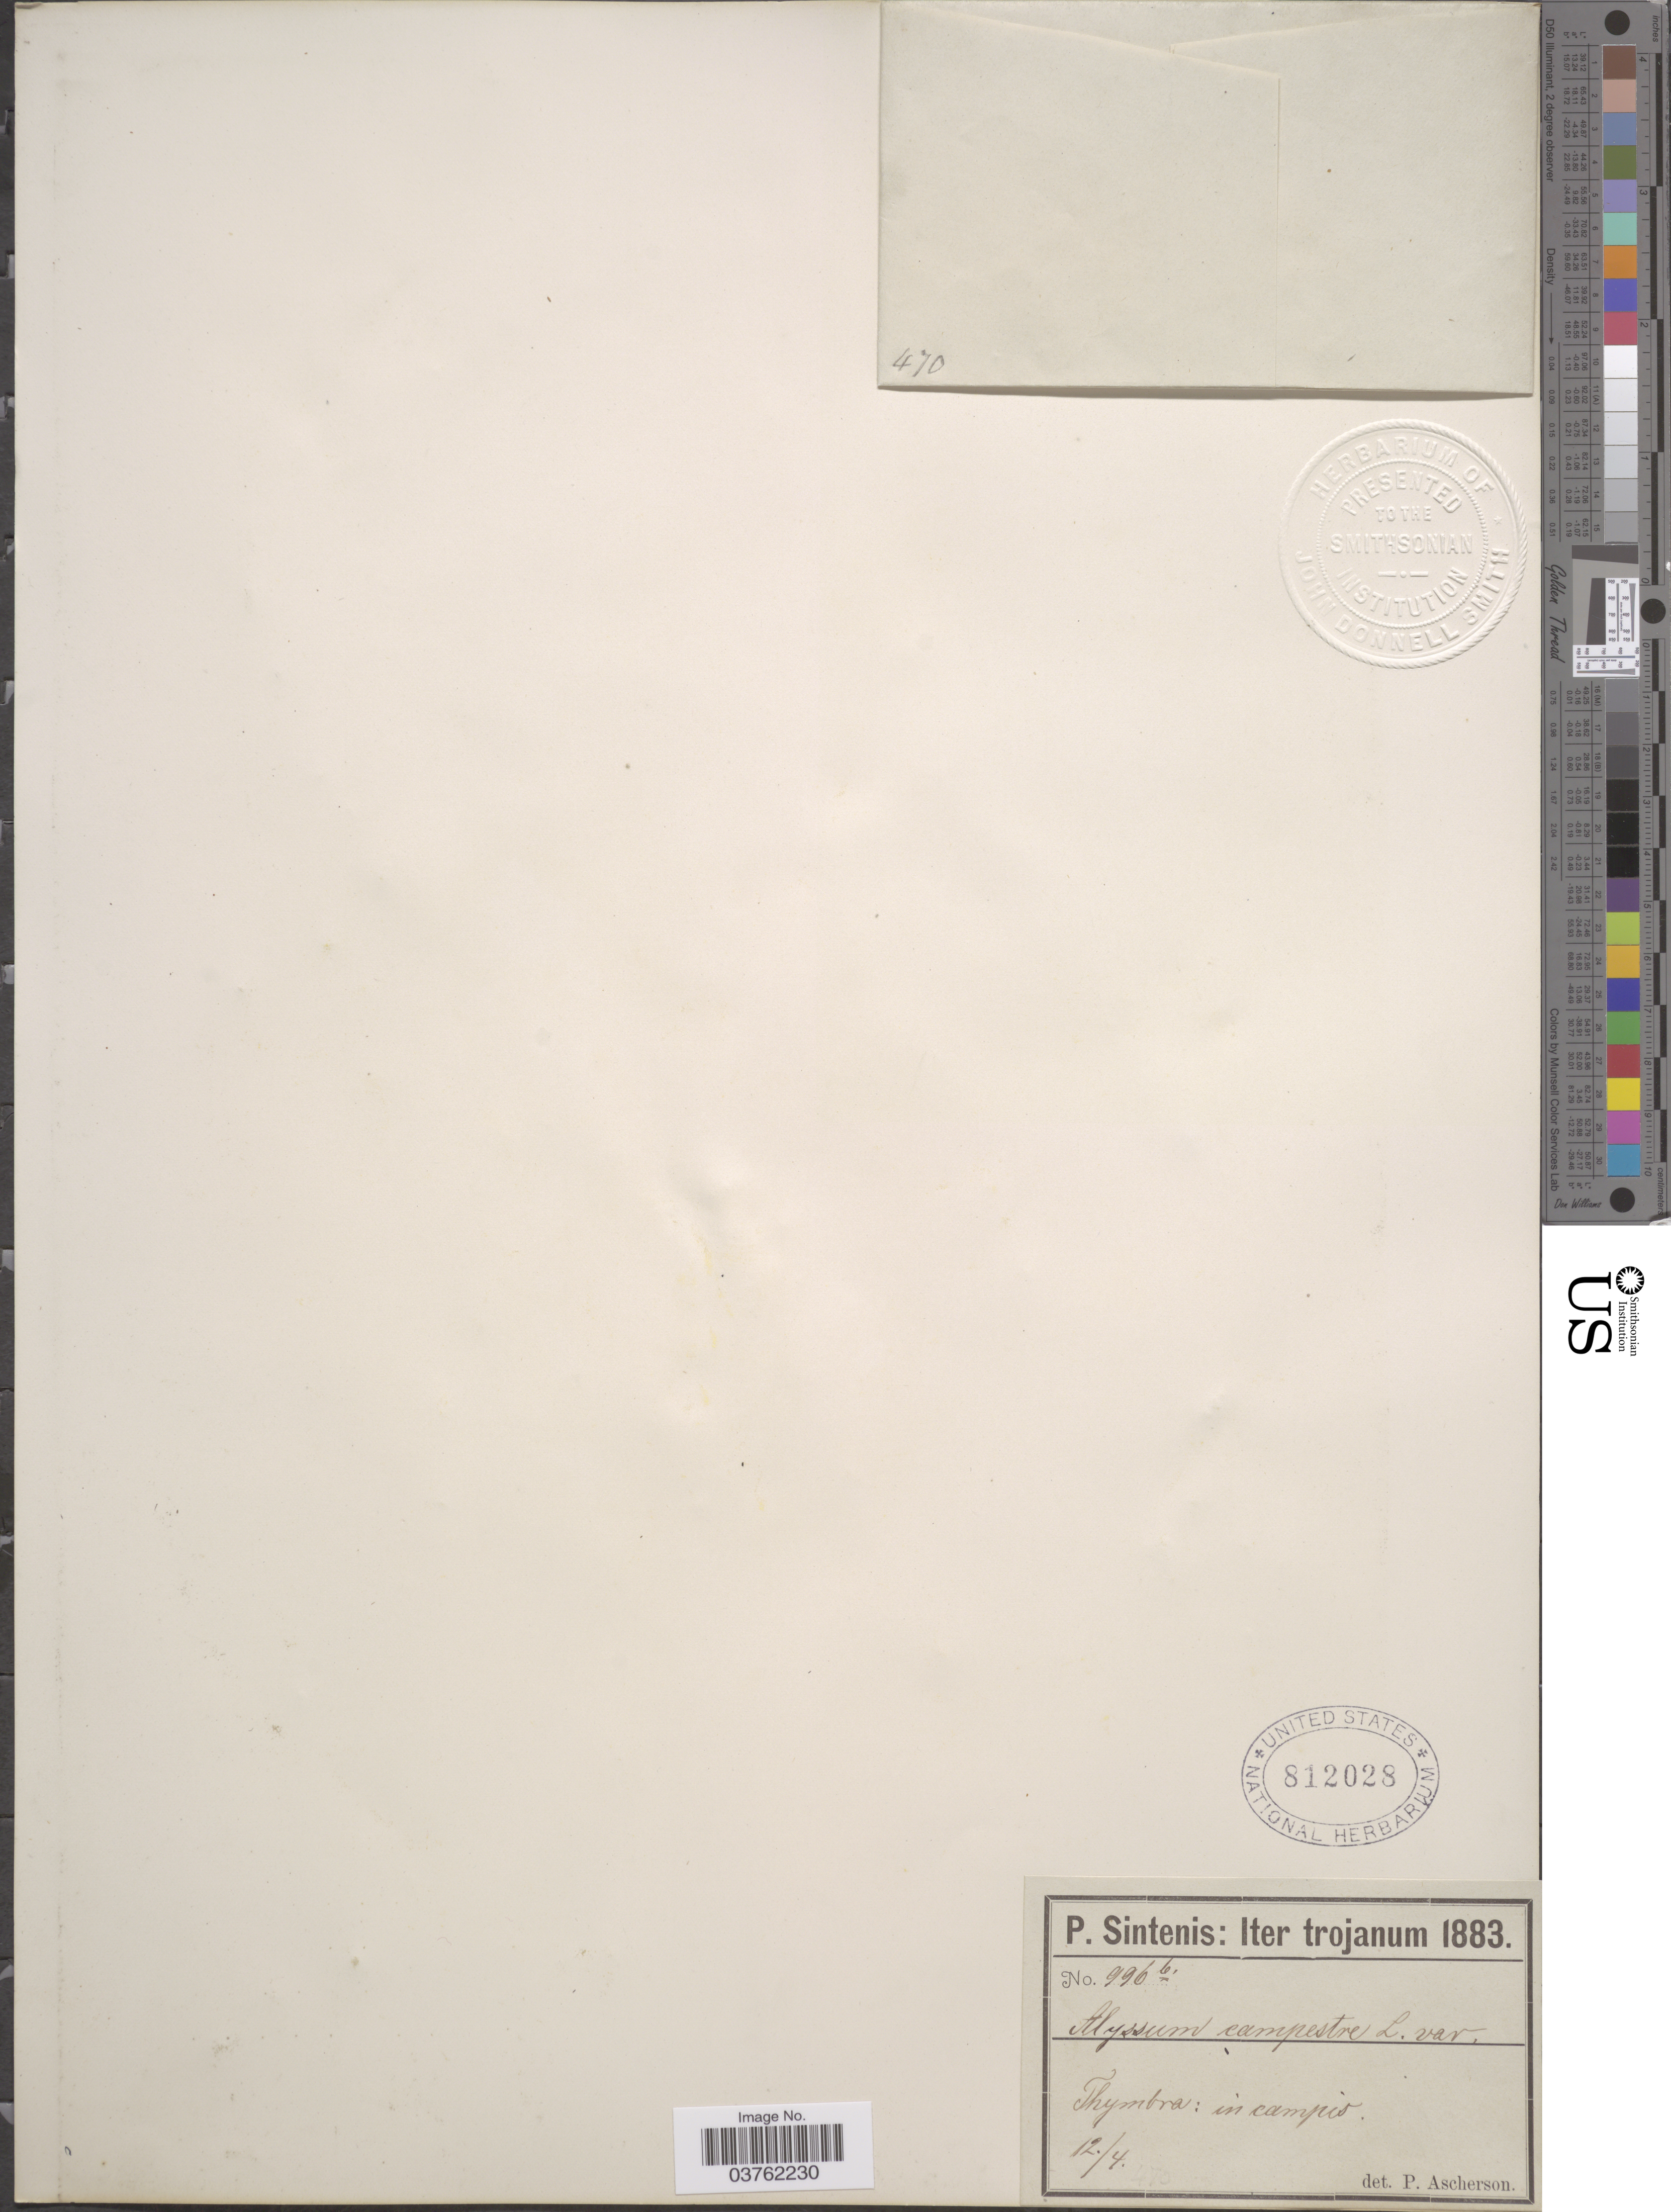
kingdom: Plantae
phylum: Tracheophyta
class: Magnoliopsida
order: Brassicales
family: Brassicaceae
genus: Alyssum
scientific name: Alyssum campestre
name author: (L.) L.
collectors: P. Sintenis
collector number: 996b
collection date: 1883-04-12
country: Turkey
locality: Iter trojanum. Thymbra: in campis.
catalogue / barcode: US 812028